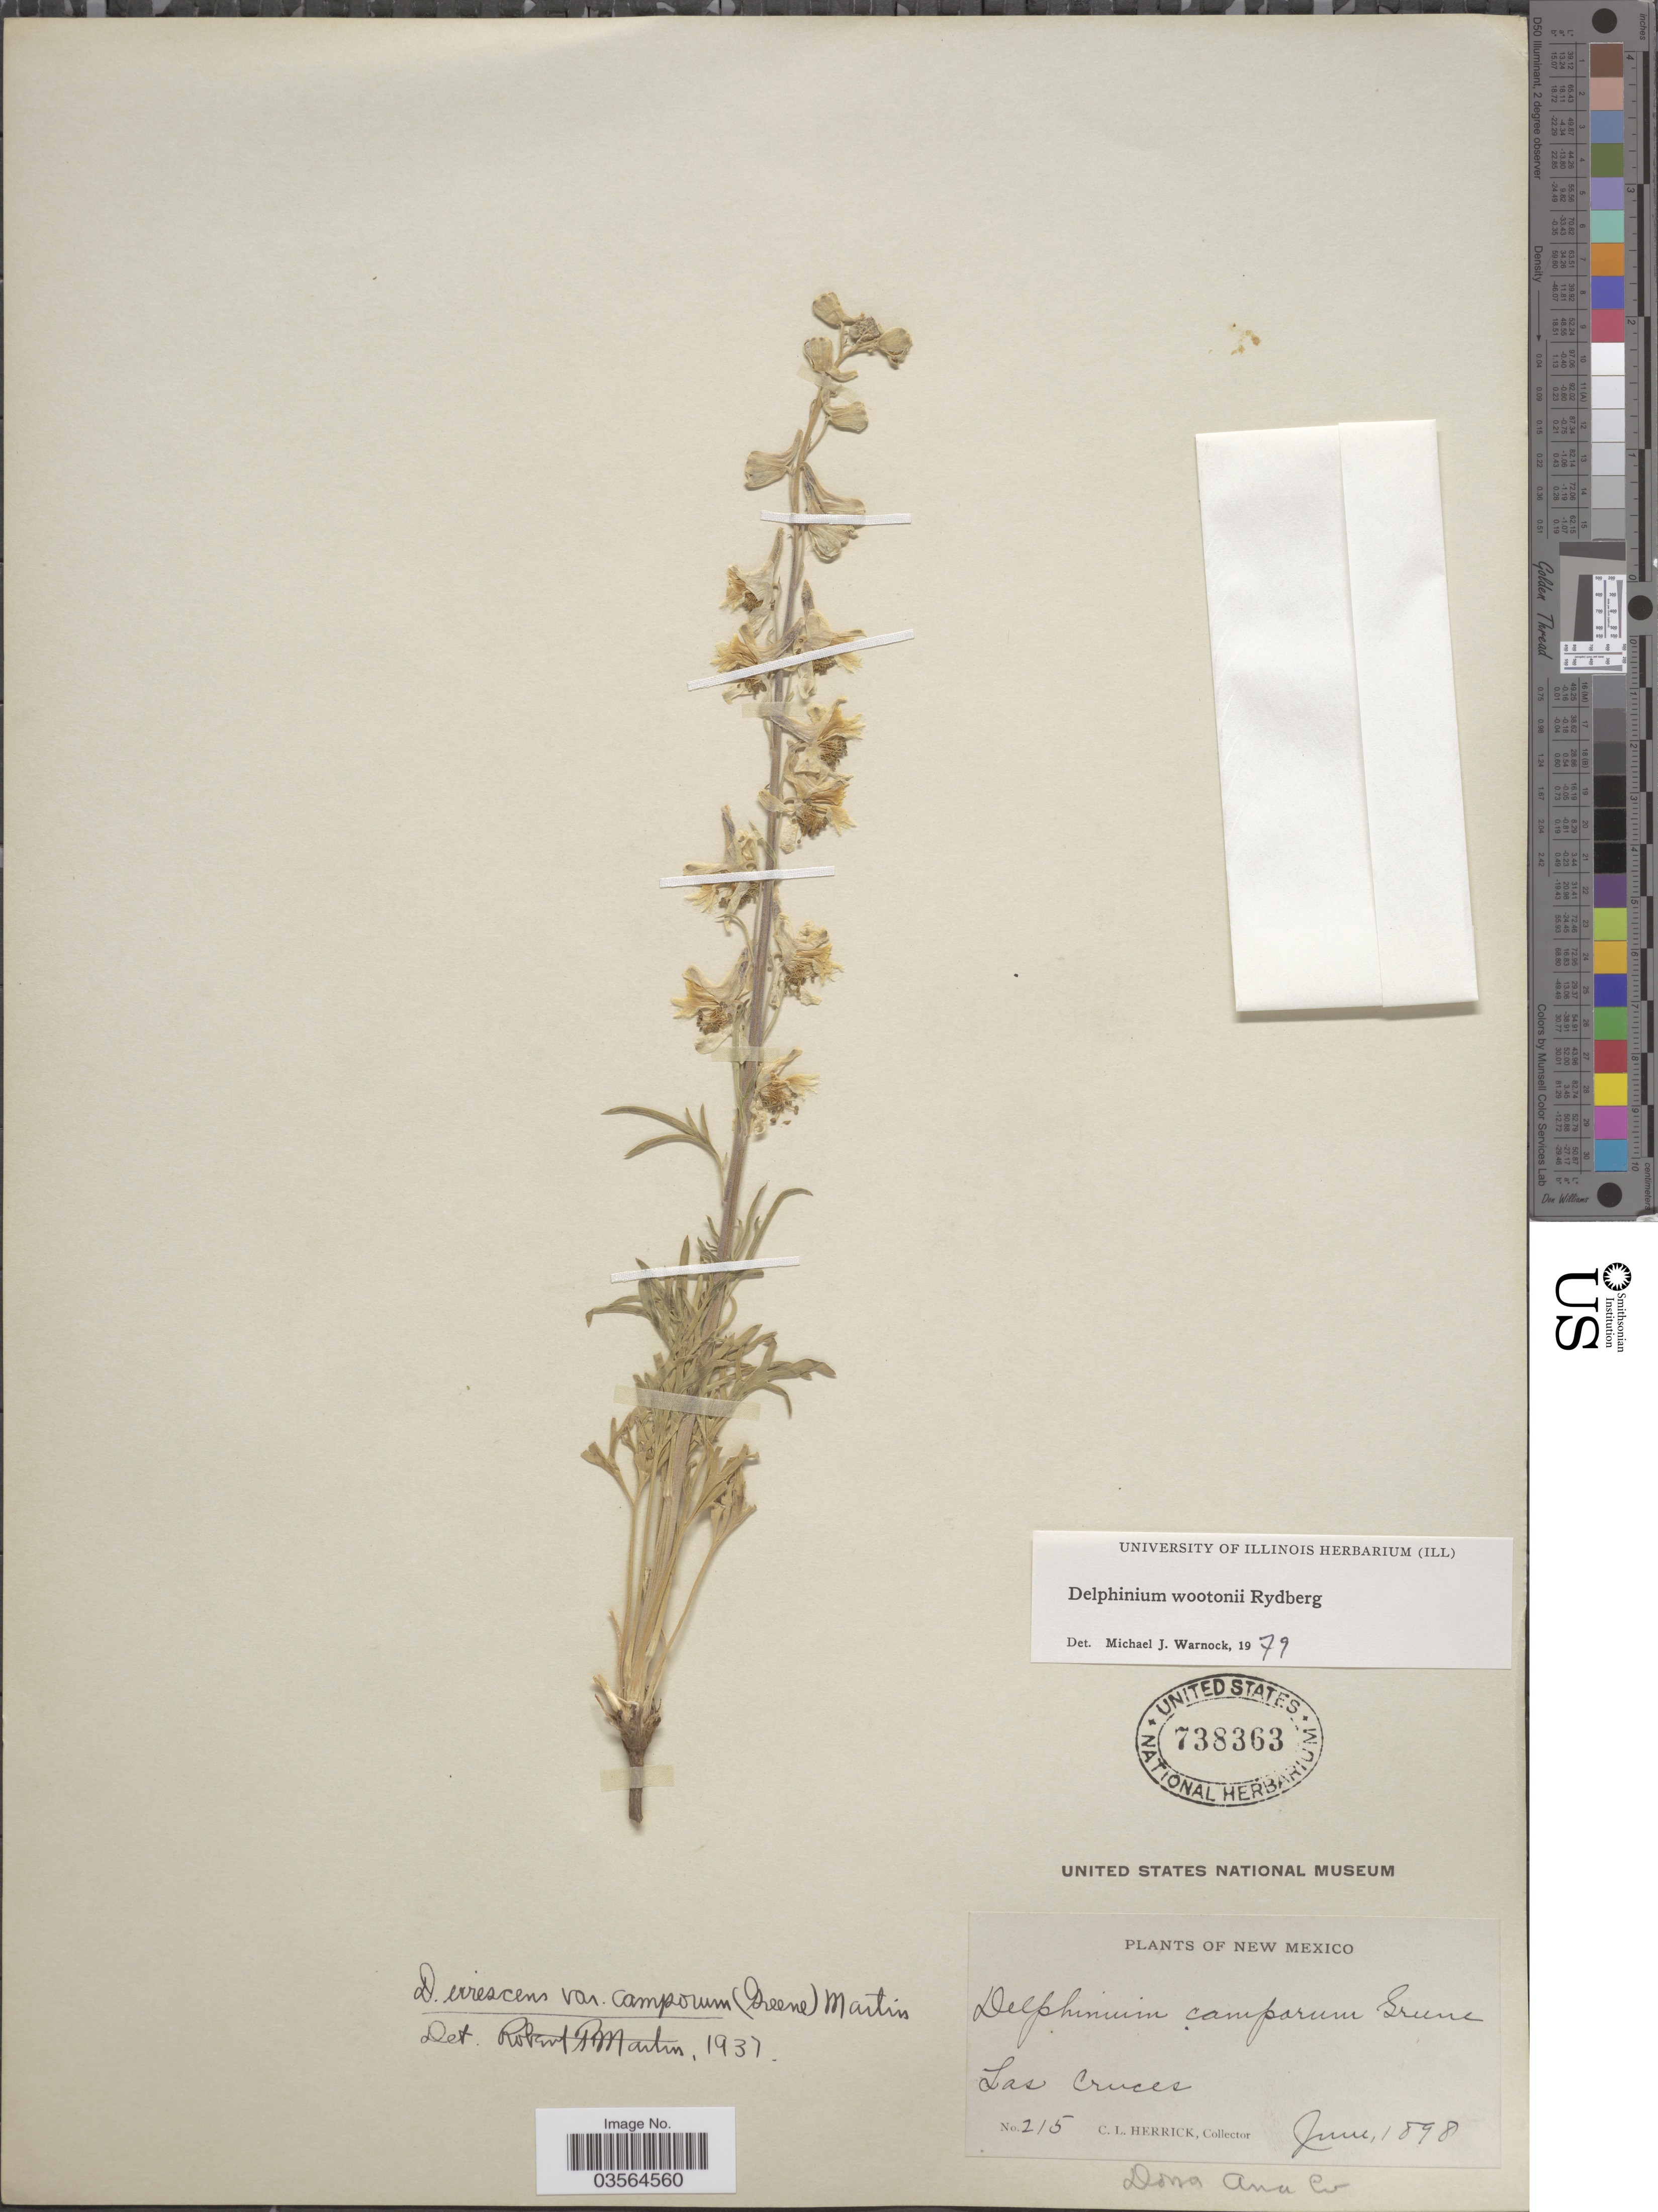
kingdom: Plantae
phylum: Tracheophyta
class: Magnoliopsida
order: Ranunculales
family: Ranunculaceae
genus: Delphinium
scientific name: Delphinium wootonii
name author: Rydb.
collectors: C. Herrick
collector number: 215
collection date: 1898-06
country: United States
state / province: New Mexico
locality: Las Cruces. Dona Ana Co.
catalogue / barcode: US 738363